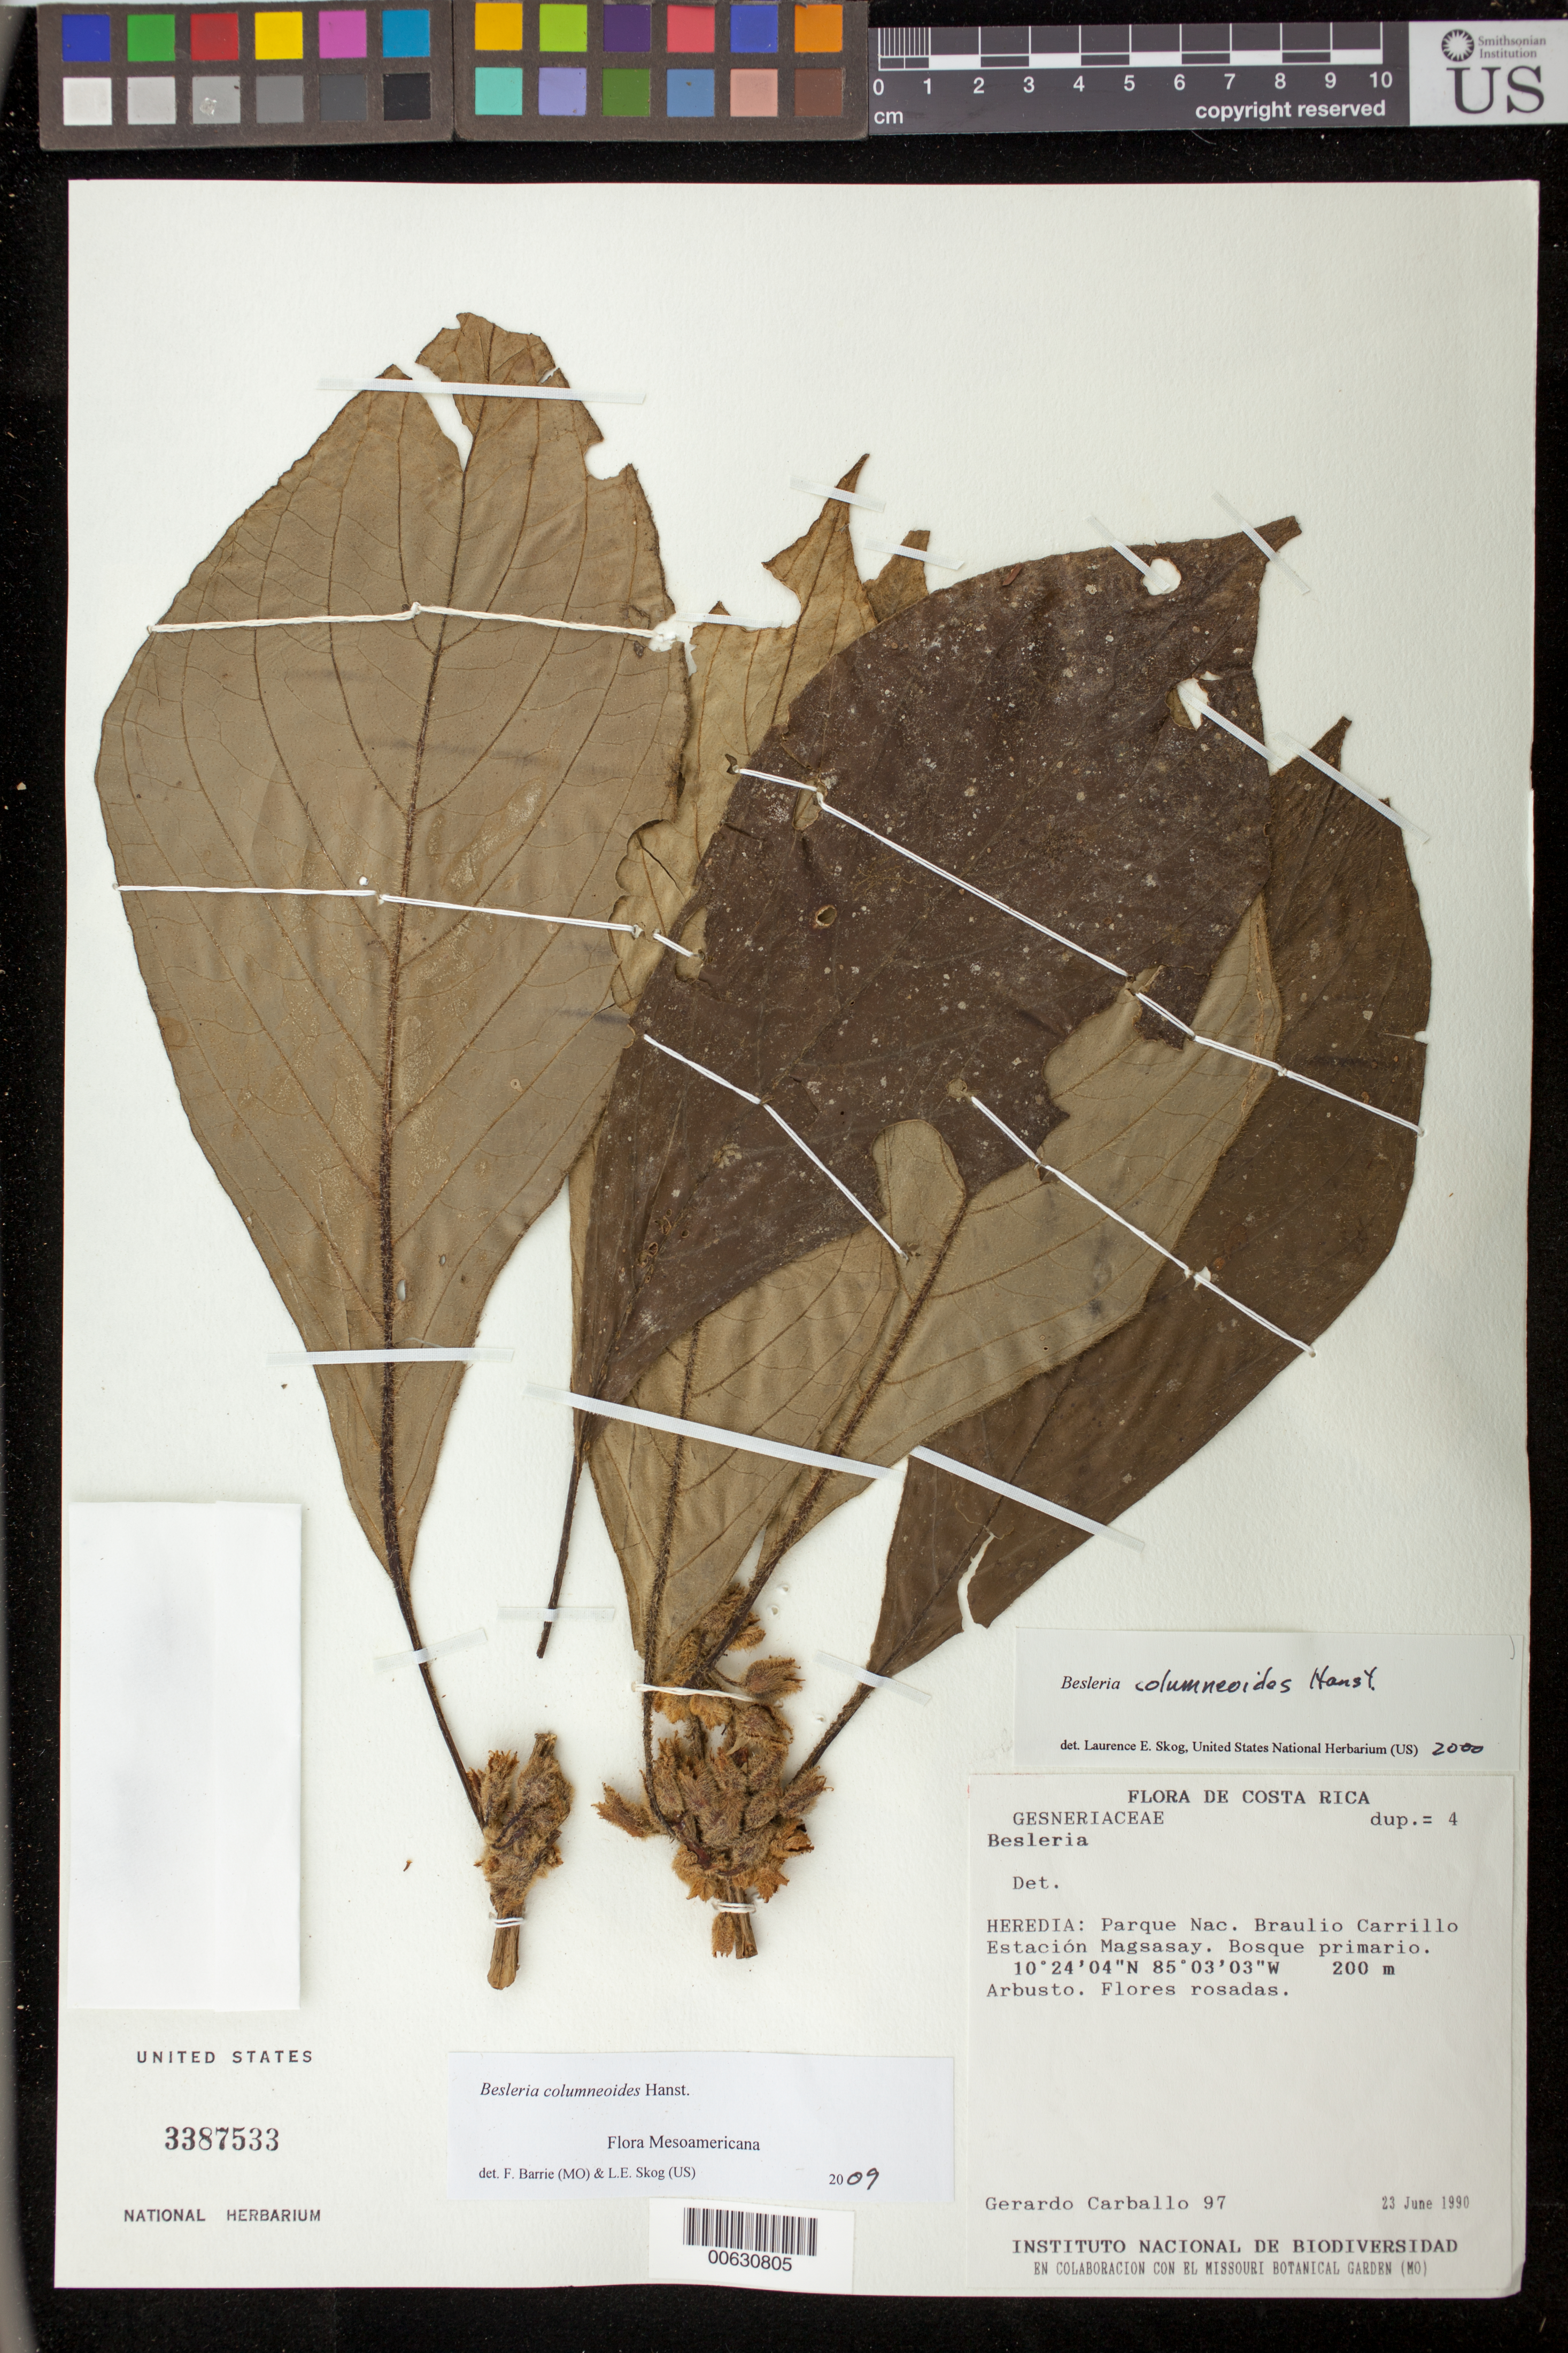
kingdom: Plantae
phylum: Tracheophyta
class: Magnoliopsida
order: Lamiales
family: Gesneriaceae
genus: Besleria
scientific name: Besleria columneoides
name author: Hanst.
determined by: Skog, Laurence E.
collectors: G. Carballo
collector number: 97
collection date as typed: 23 Jun 1990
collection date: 1990-06-23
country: Costa Rica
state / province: Heredia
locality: Parque Nac. Braulio Carrillo, Estación Magsasay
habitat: Bosque primario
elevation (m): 200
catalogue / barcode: US 3387533